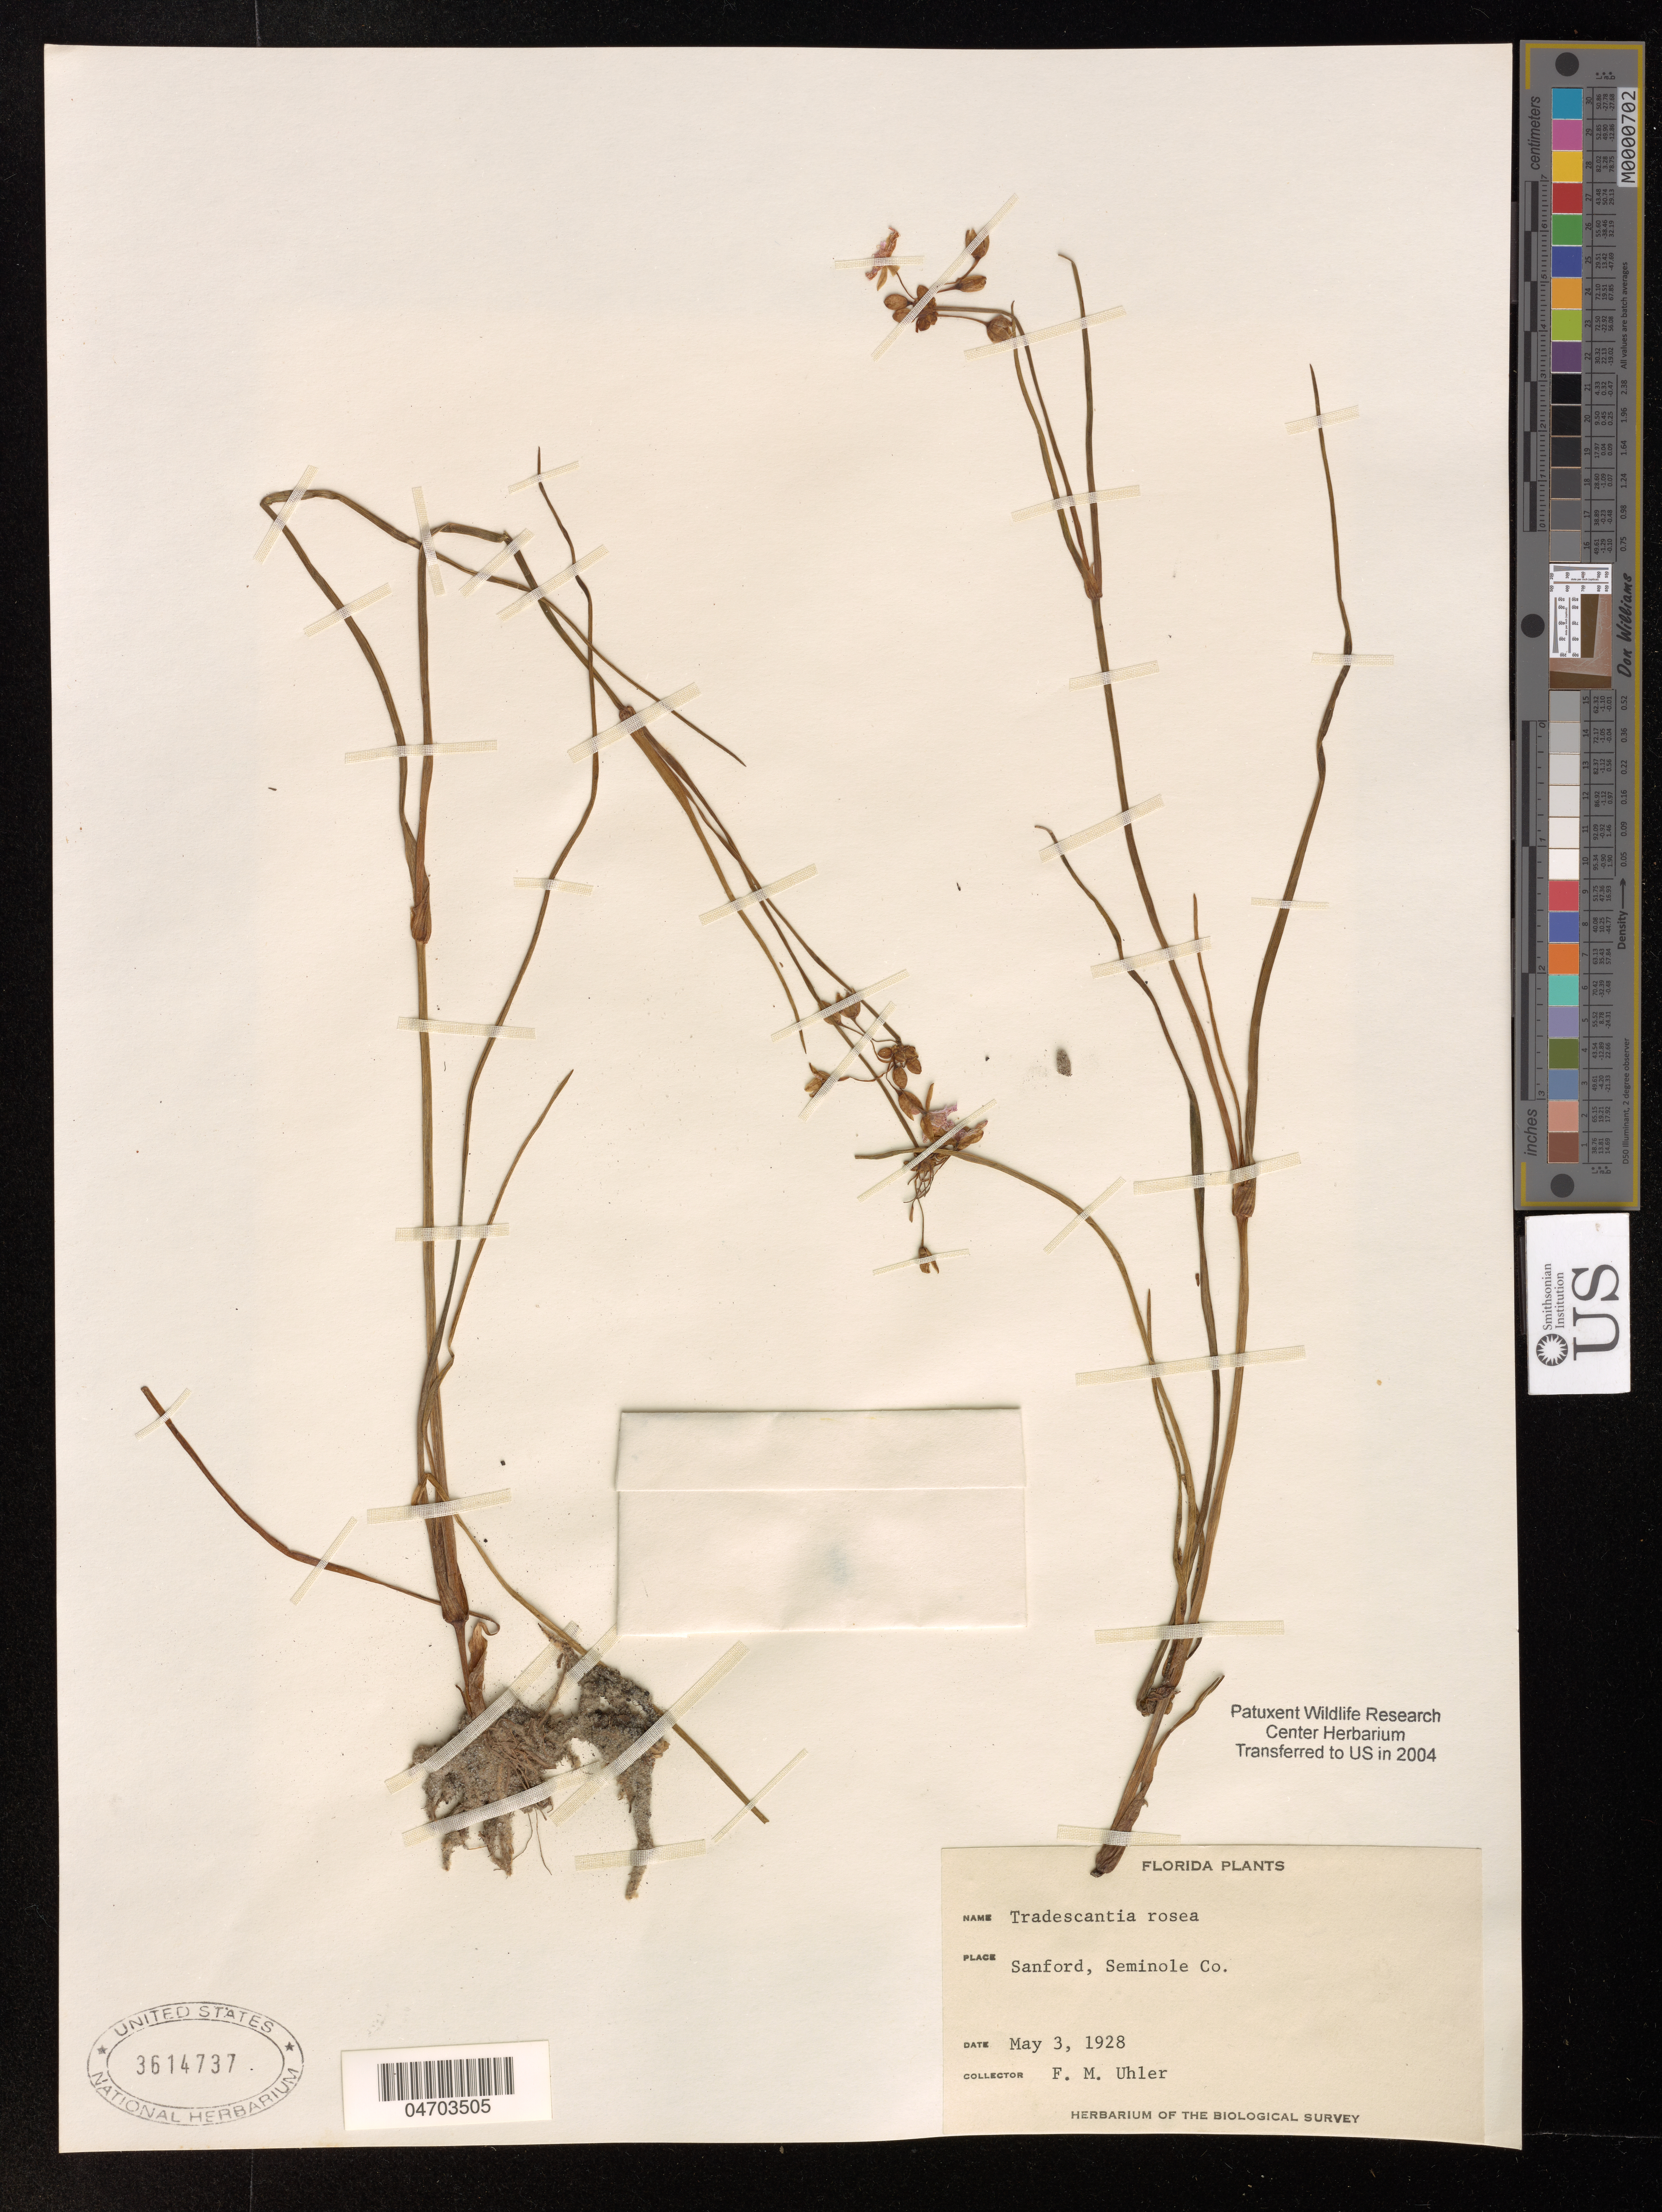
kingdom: Plantae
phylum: Tracheophyta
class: Liliopsida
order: Commelinales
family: Commelinaceae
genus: Tradescantia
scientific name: Tradescantia rosea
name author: Vent.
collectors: F. M. Uhler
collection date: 1928-05-03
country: United States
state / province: Florida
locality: Sanford, Seminole Co.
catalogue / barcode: US 3614737